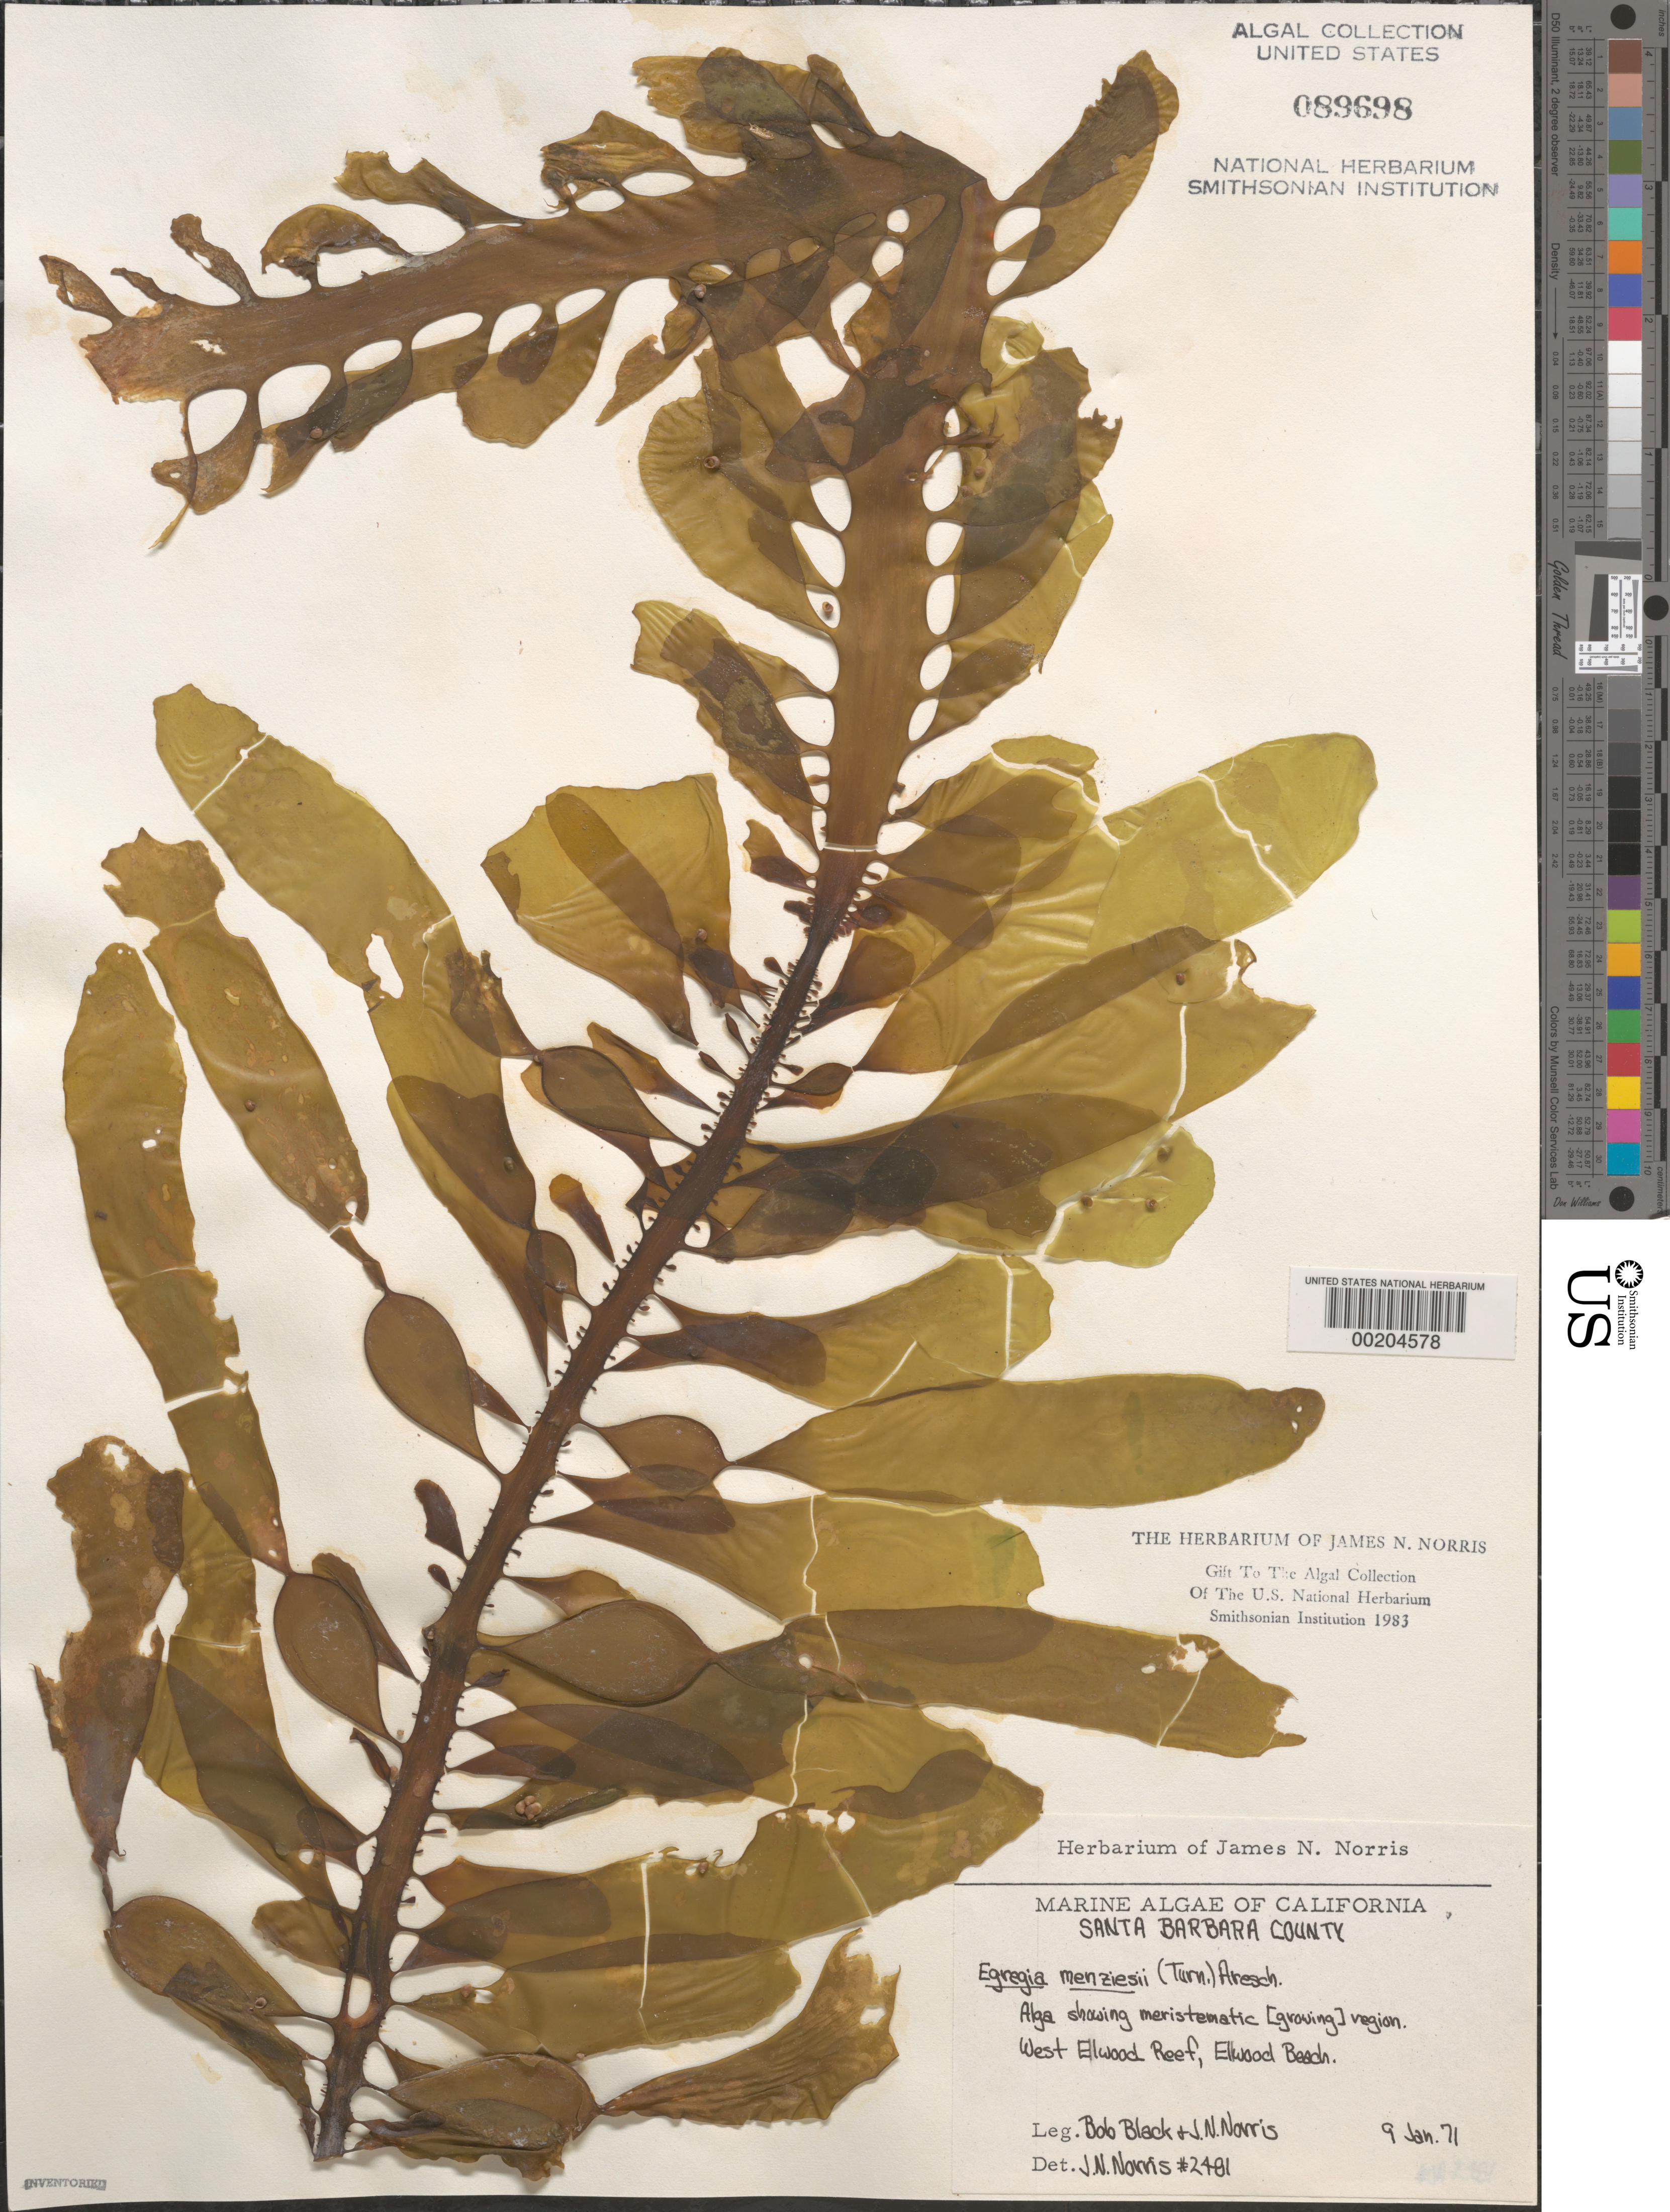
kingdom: Chromista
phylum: Ochrophyta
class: Phaeophyceae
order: Laminariales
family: Lessoniaceae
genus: Egregia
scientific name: Egregia menziesii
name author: (Turner) Aresch.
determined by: Norris, James N.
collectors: R. Black & J. N. Norris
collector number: JN-2481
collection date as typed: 09 Jan 1971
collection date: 1971-01-09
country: United States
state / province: California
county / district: Santa Barbara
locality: West Ellwood Reef, Ellwood Ranch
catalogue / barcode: US 89698